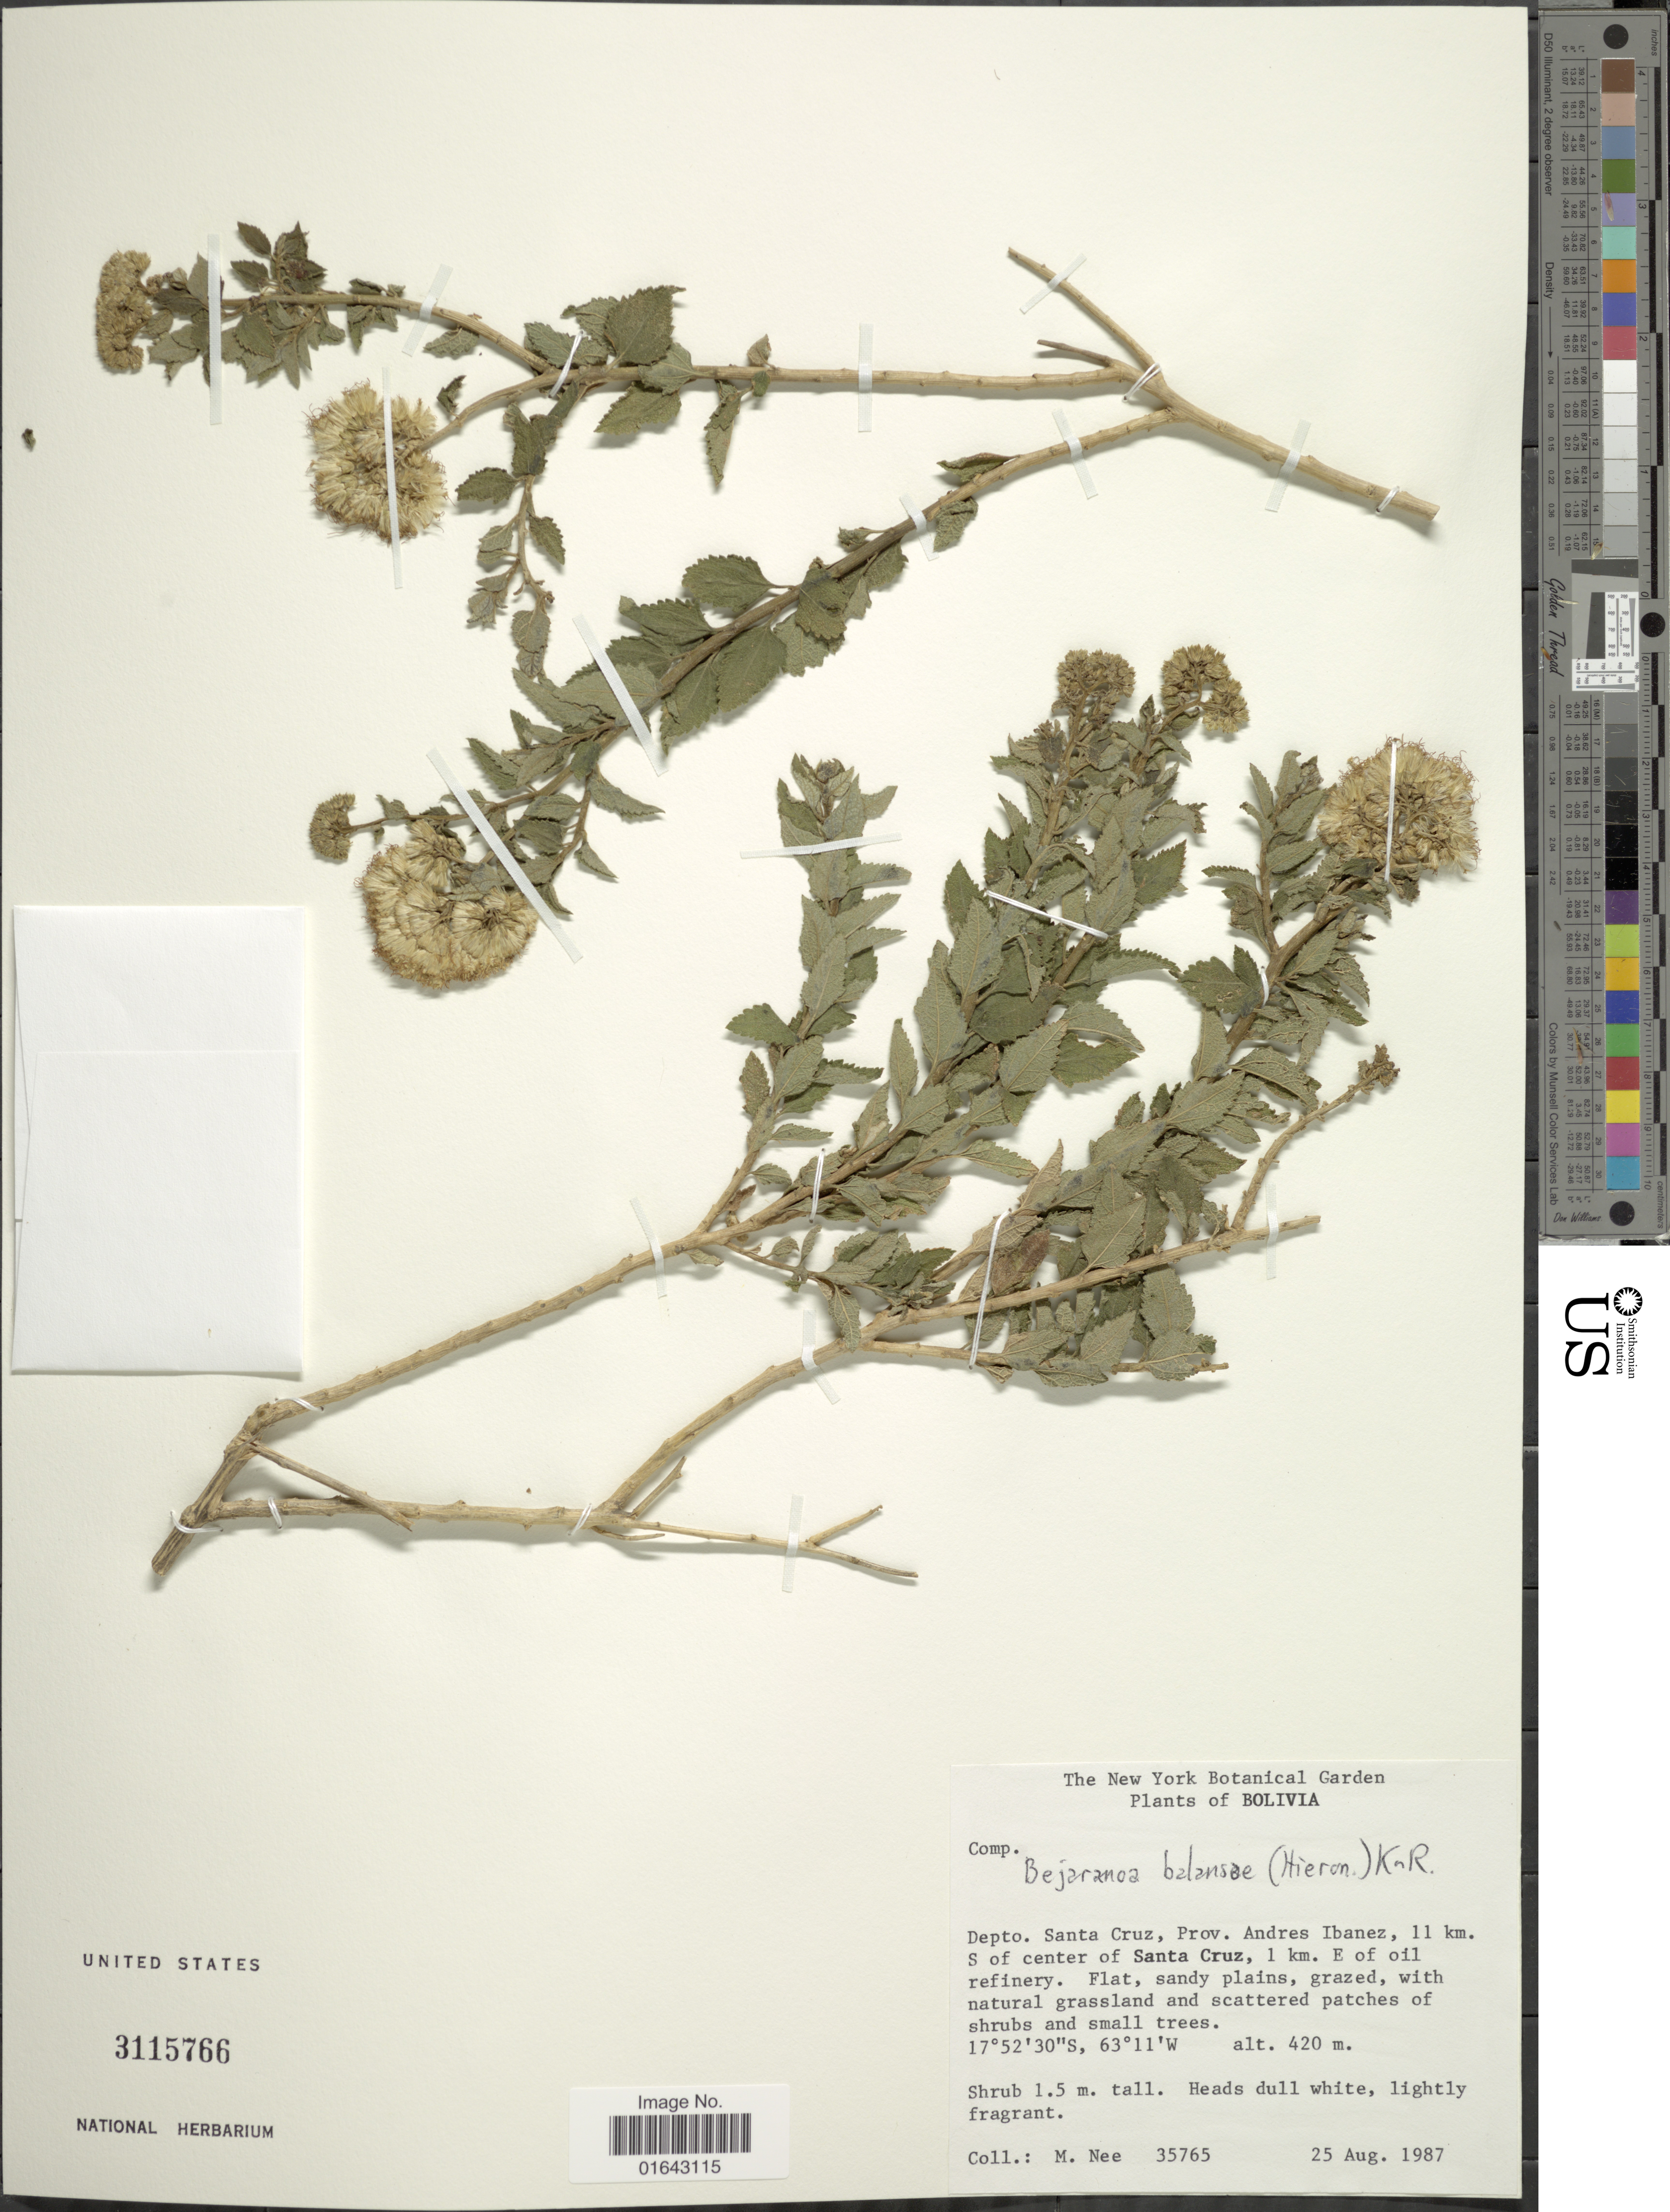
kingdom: Plantae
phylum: Tracheophyta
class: Magnoliopsida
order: Asterales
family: Asteraceae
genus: Bejaranoa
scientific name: Bejaranoa balansae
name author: (Hieron.) R.M. King & H. Rob.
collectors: M. Nee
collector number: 35765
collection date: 1987-08-25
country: Bolivia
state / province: Santa Cruz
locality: Depto. Santa Cruz, Prov. Andres Ibanez, 11 km. S of center of Santa Cruz, 1 km. E of oil refinery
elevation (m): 420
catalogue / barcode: US 3115766